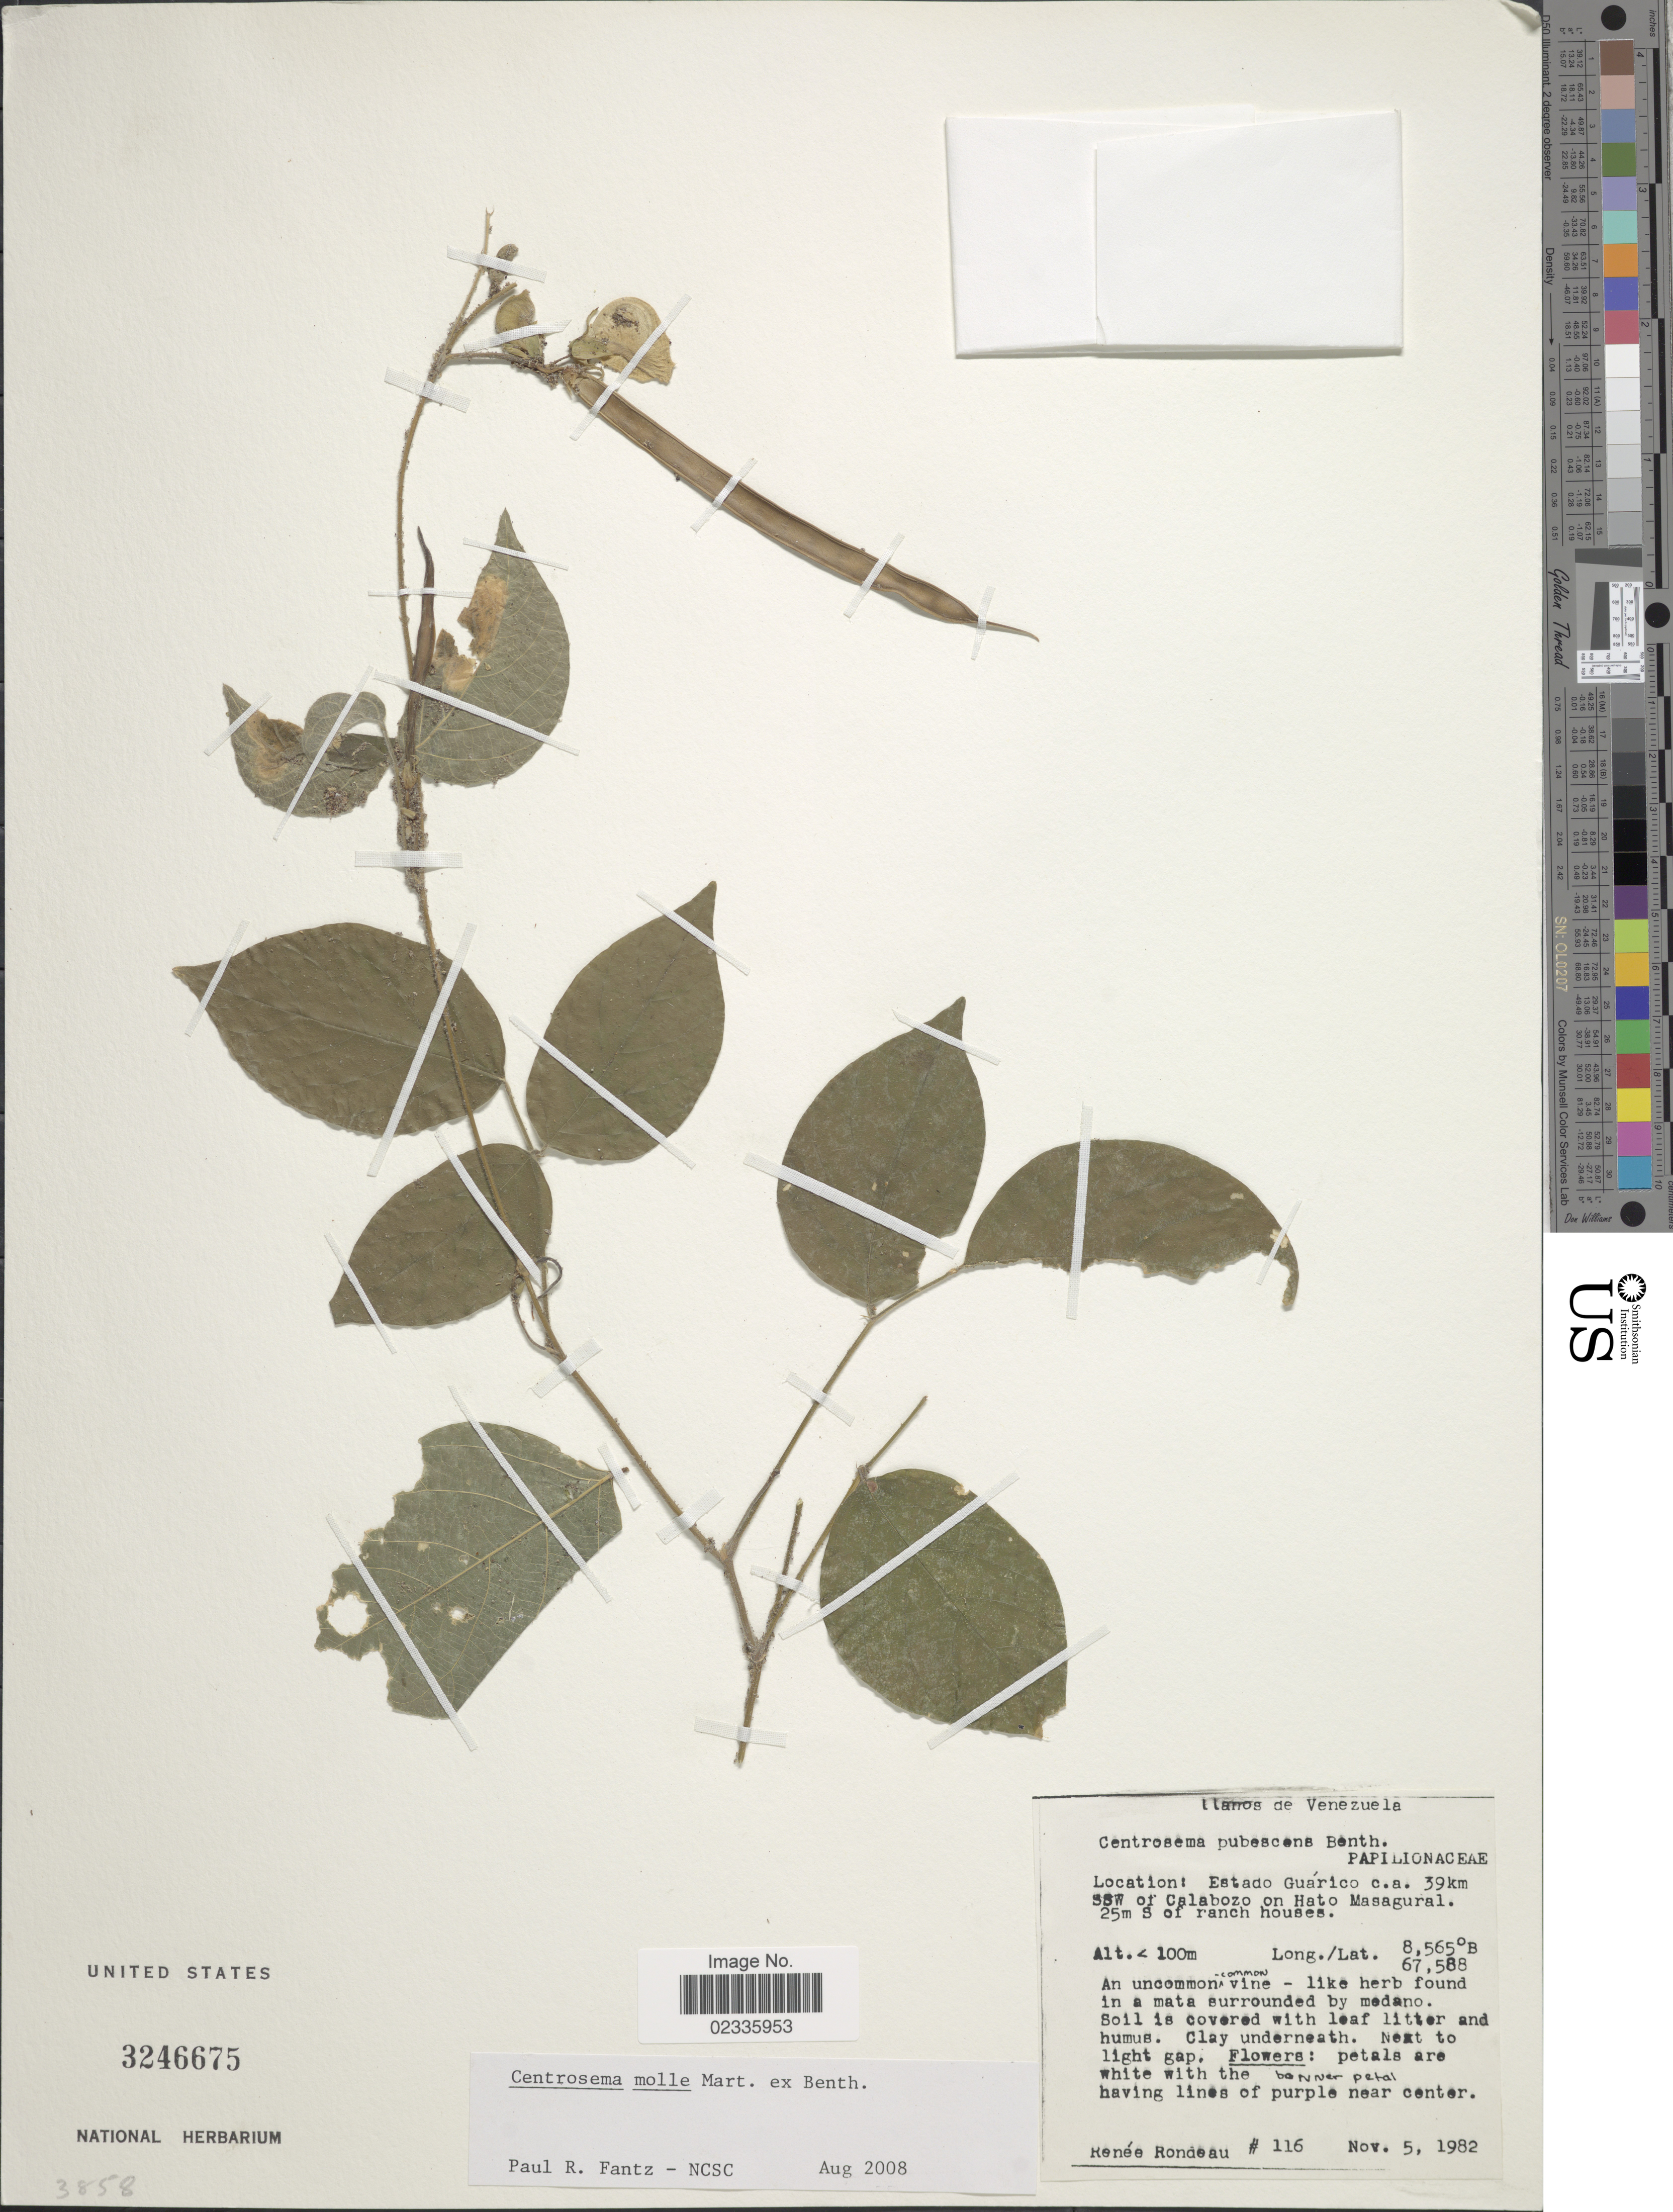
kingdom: Plantae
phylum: Tracheophyta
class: Magnoliopsida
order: Fabales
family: Fabaceae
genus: Centrosema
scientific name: Centrosema molle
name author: Mart. ex Benth.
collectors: R. Rondeau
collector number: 116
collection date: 1982-11-05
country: Venezuela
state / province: Guárico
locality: C.a. 39km SSW of Calabozo on Hato Masagural. 25m S of ranch houses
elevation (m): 100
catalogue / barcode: US 3246675